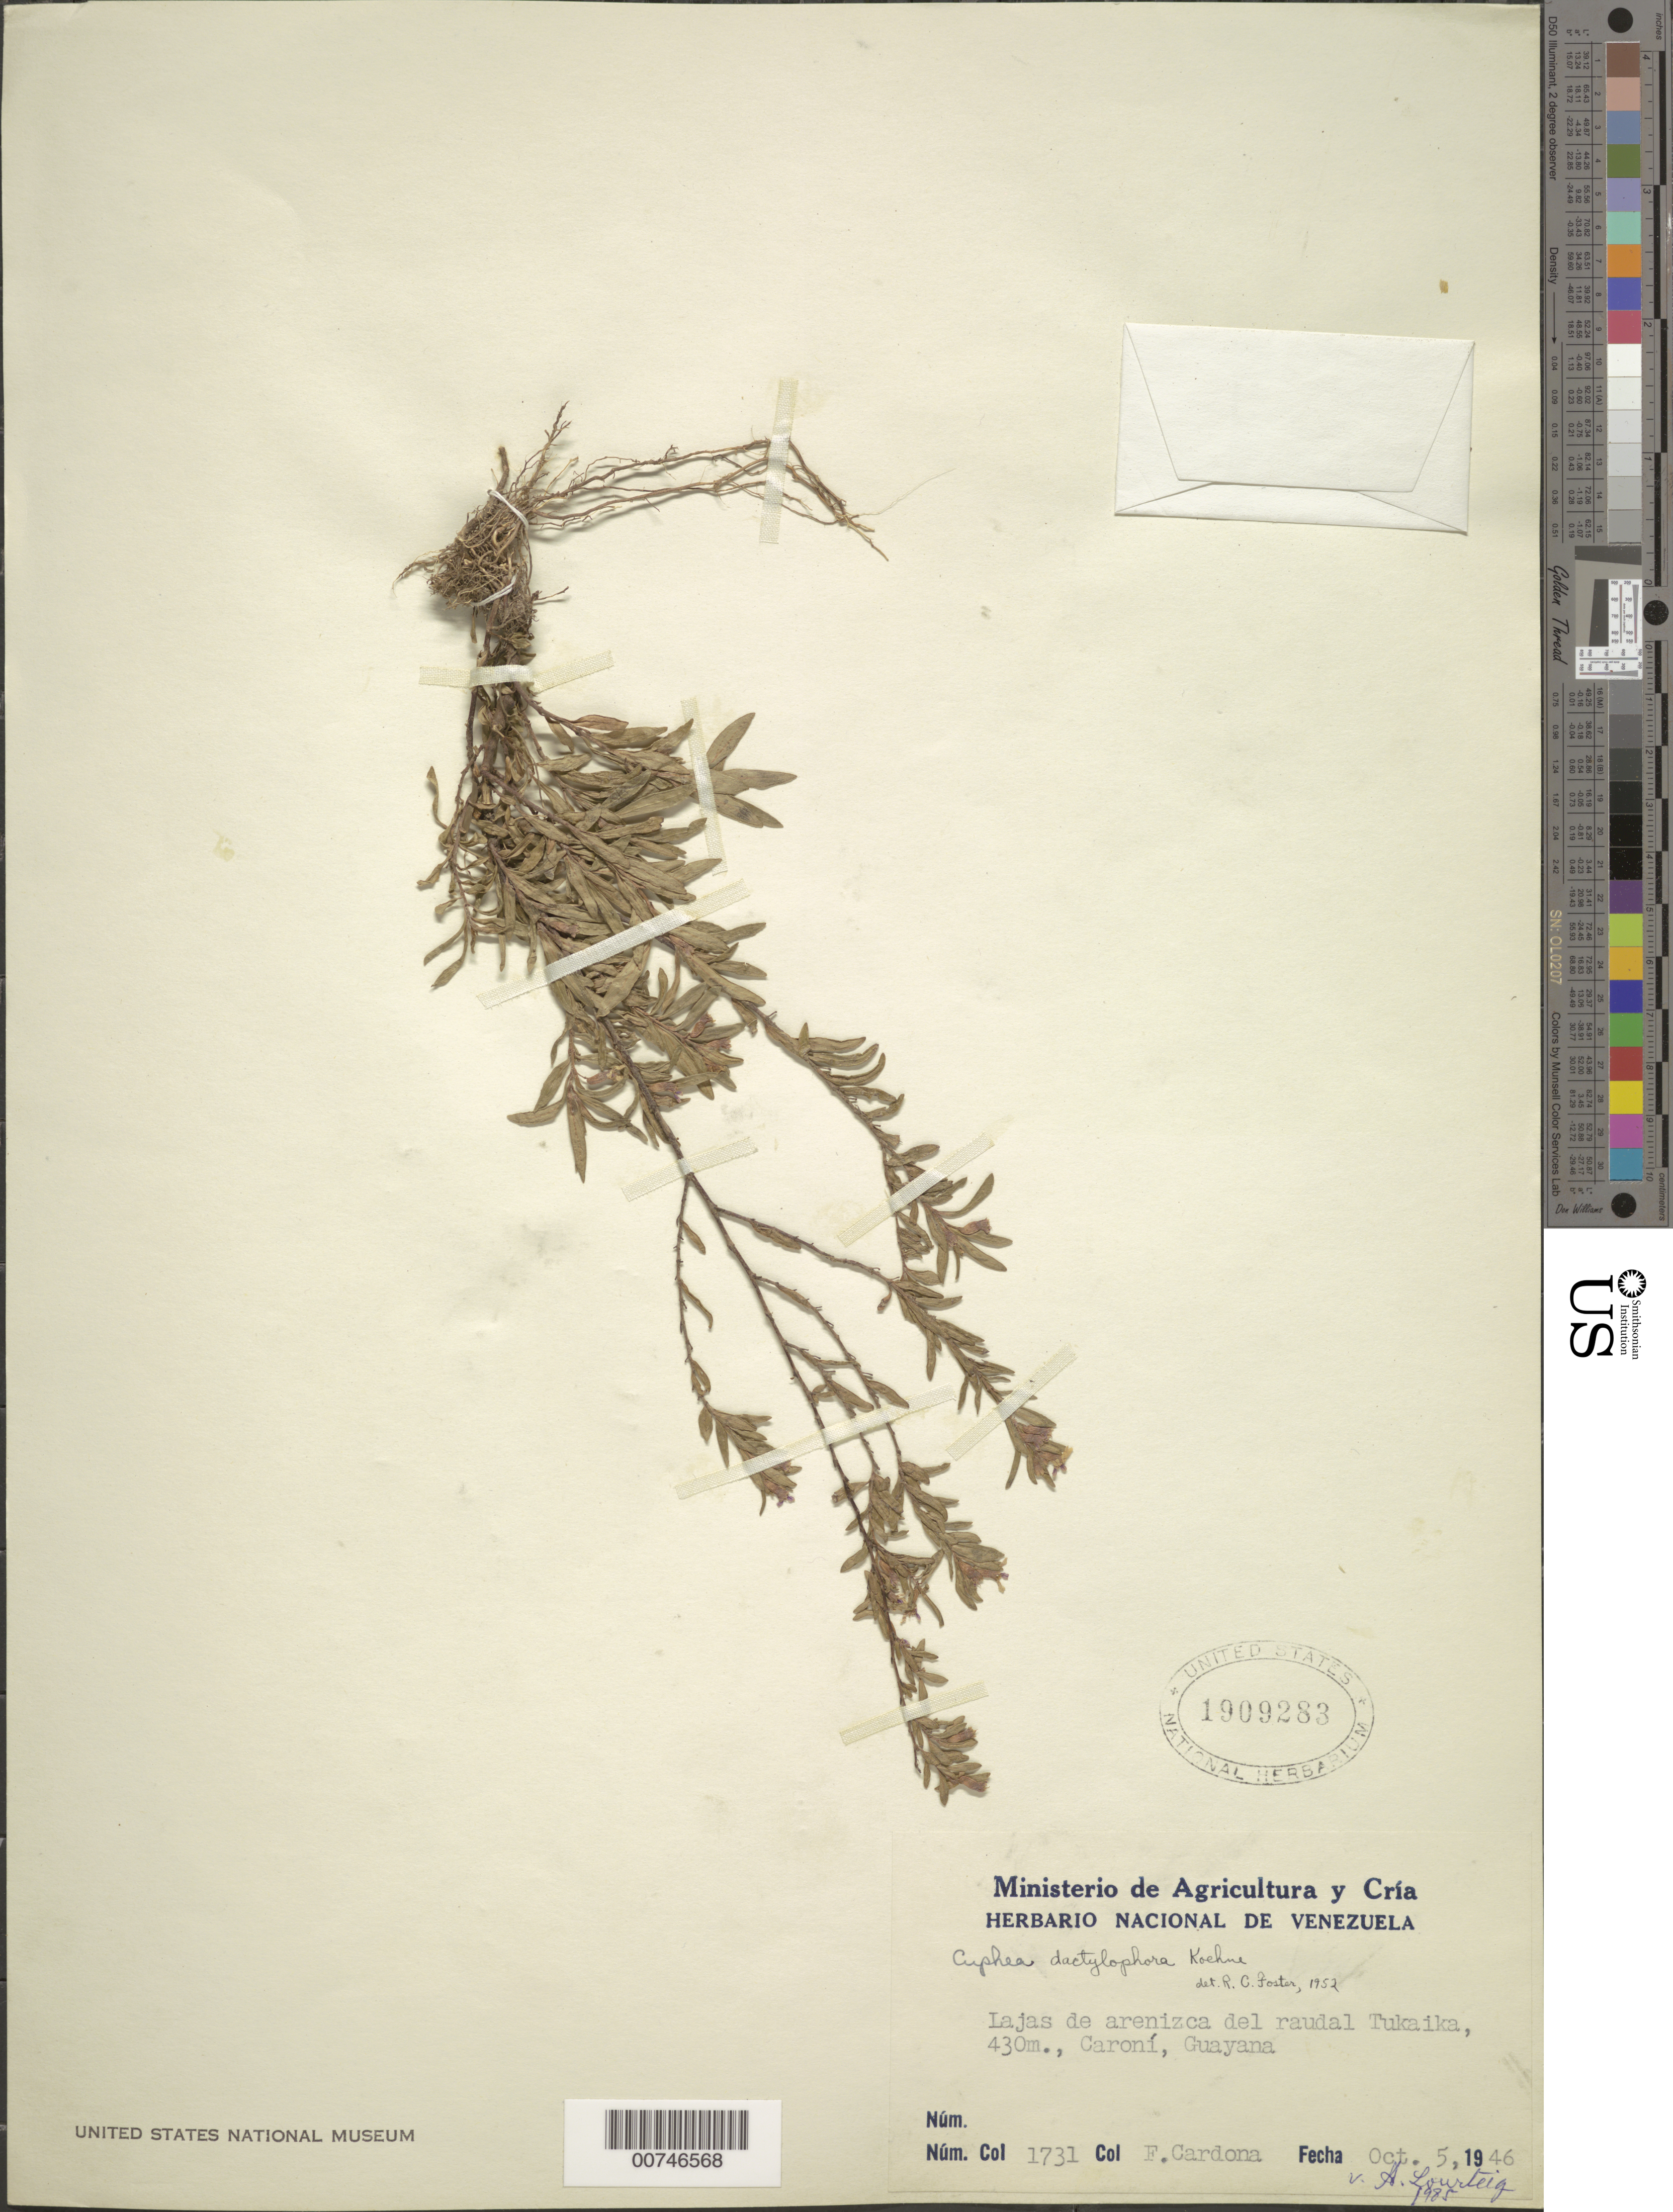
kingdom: Plantae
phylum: Tracheophyta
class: Magnoliopsida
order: Myrtales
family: Lythraceae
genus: Cuphea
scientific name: Cuphea dactylophora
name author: Koehne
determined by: Lourteig, A.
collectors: F. Cardona Puig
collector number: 1731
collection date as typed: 5-Oct-46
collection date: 1946-10-05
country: Venezuela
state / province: Bolívar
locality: Raudal Tukaika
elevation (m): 430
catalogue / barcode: US 1909283